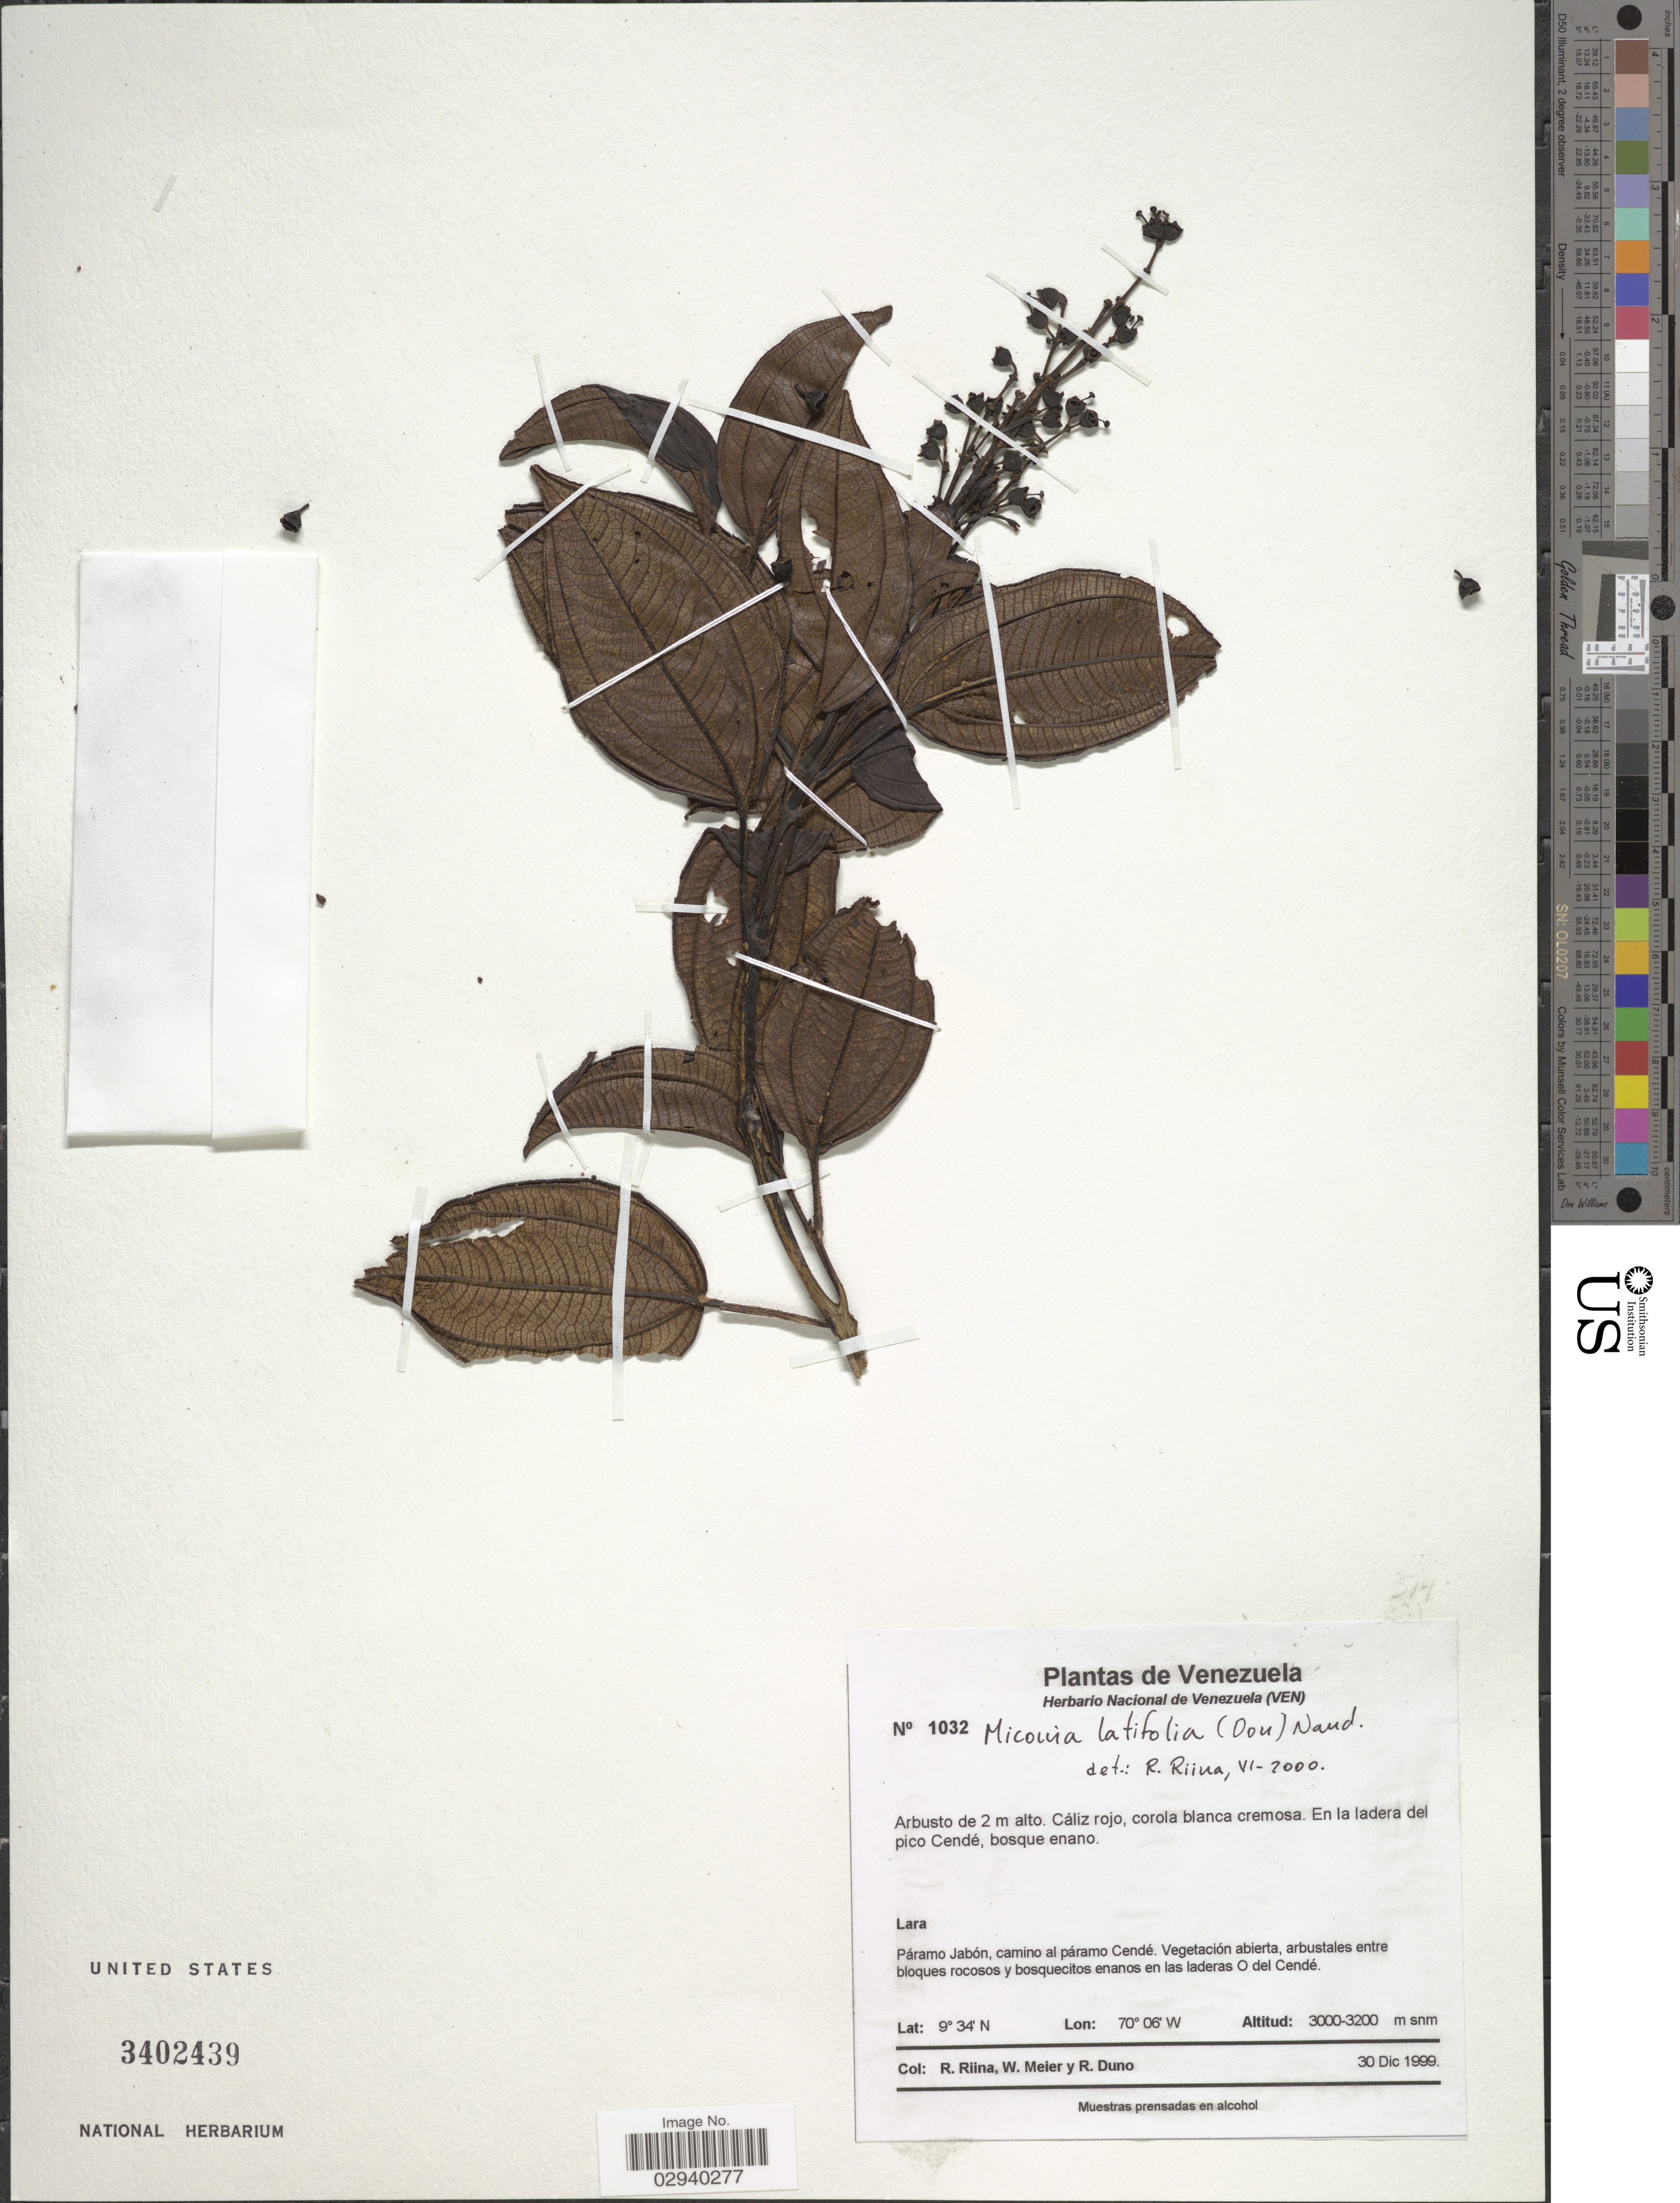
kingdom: Plantae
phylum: Tracheophyta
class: Magnoliopsida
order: Myrtales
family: Melastomataceae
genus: Miconia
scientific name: Miconia latifolia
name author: (D. Don) Naudin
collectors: R. Riina, W. Meier & R. Duno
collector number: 1032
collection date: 1999-12-30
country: Venezuela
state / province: Lara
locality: Páramo Jabón, camino al páramo Cendé.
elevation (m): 3000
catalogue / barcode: US 3402439